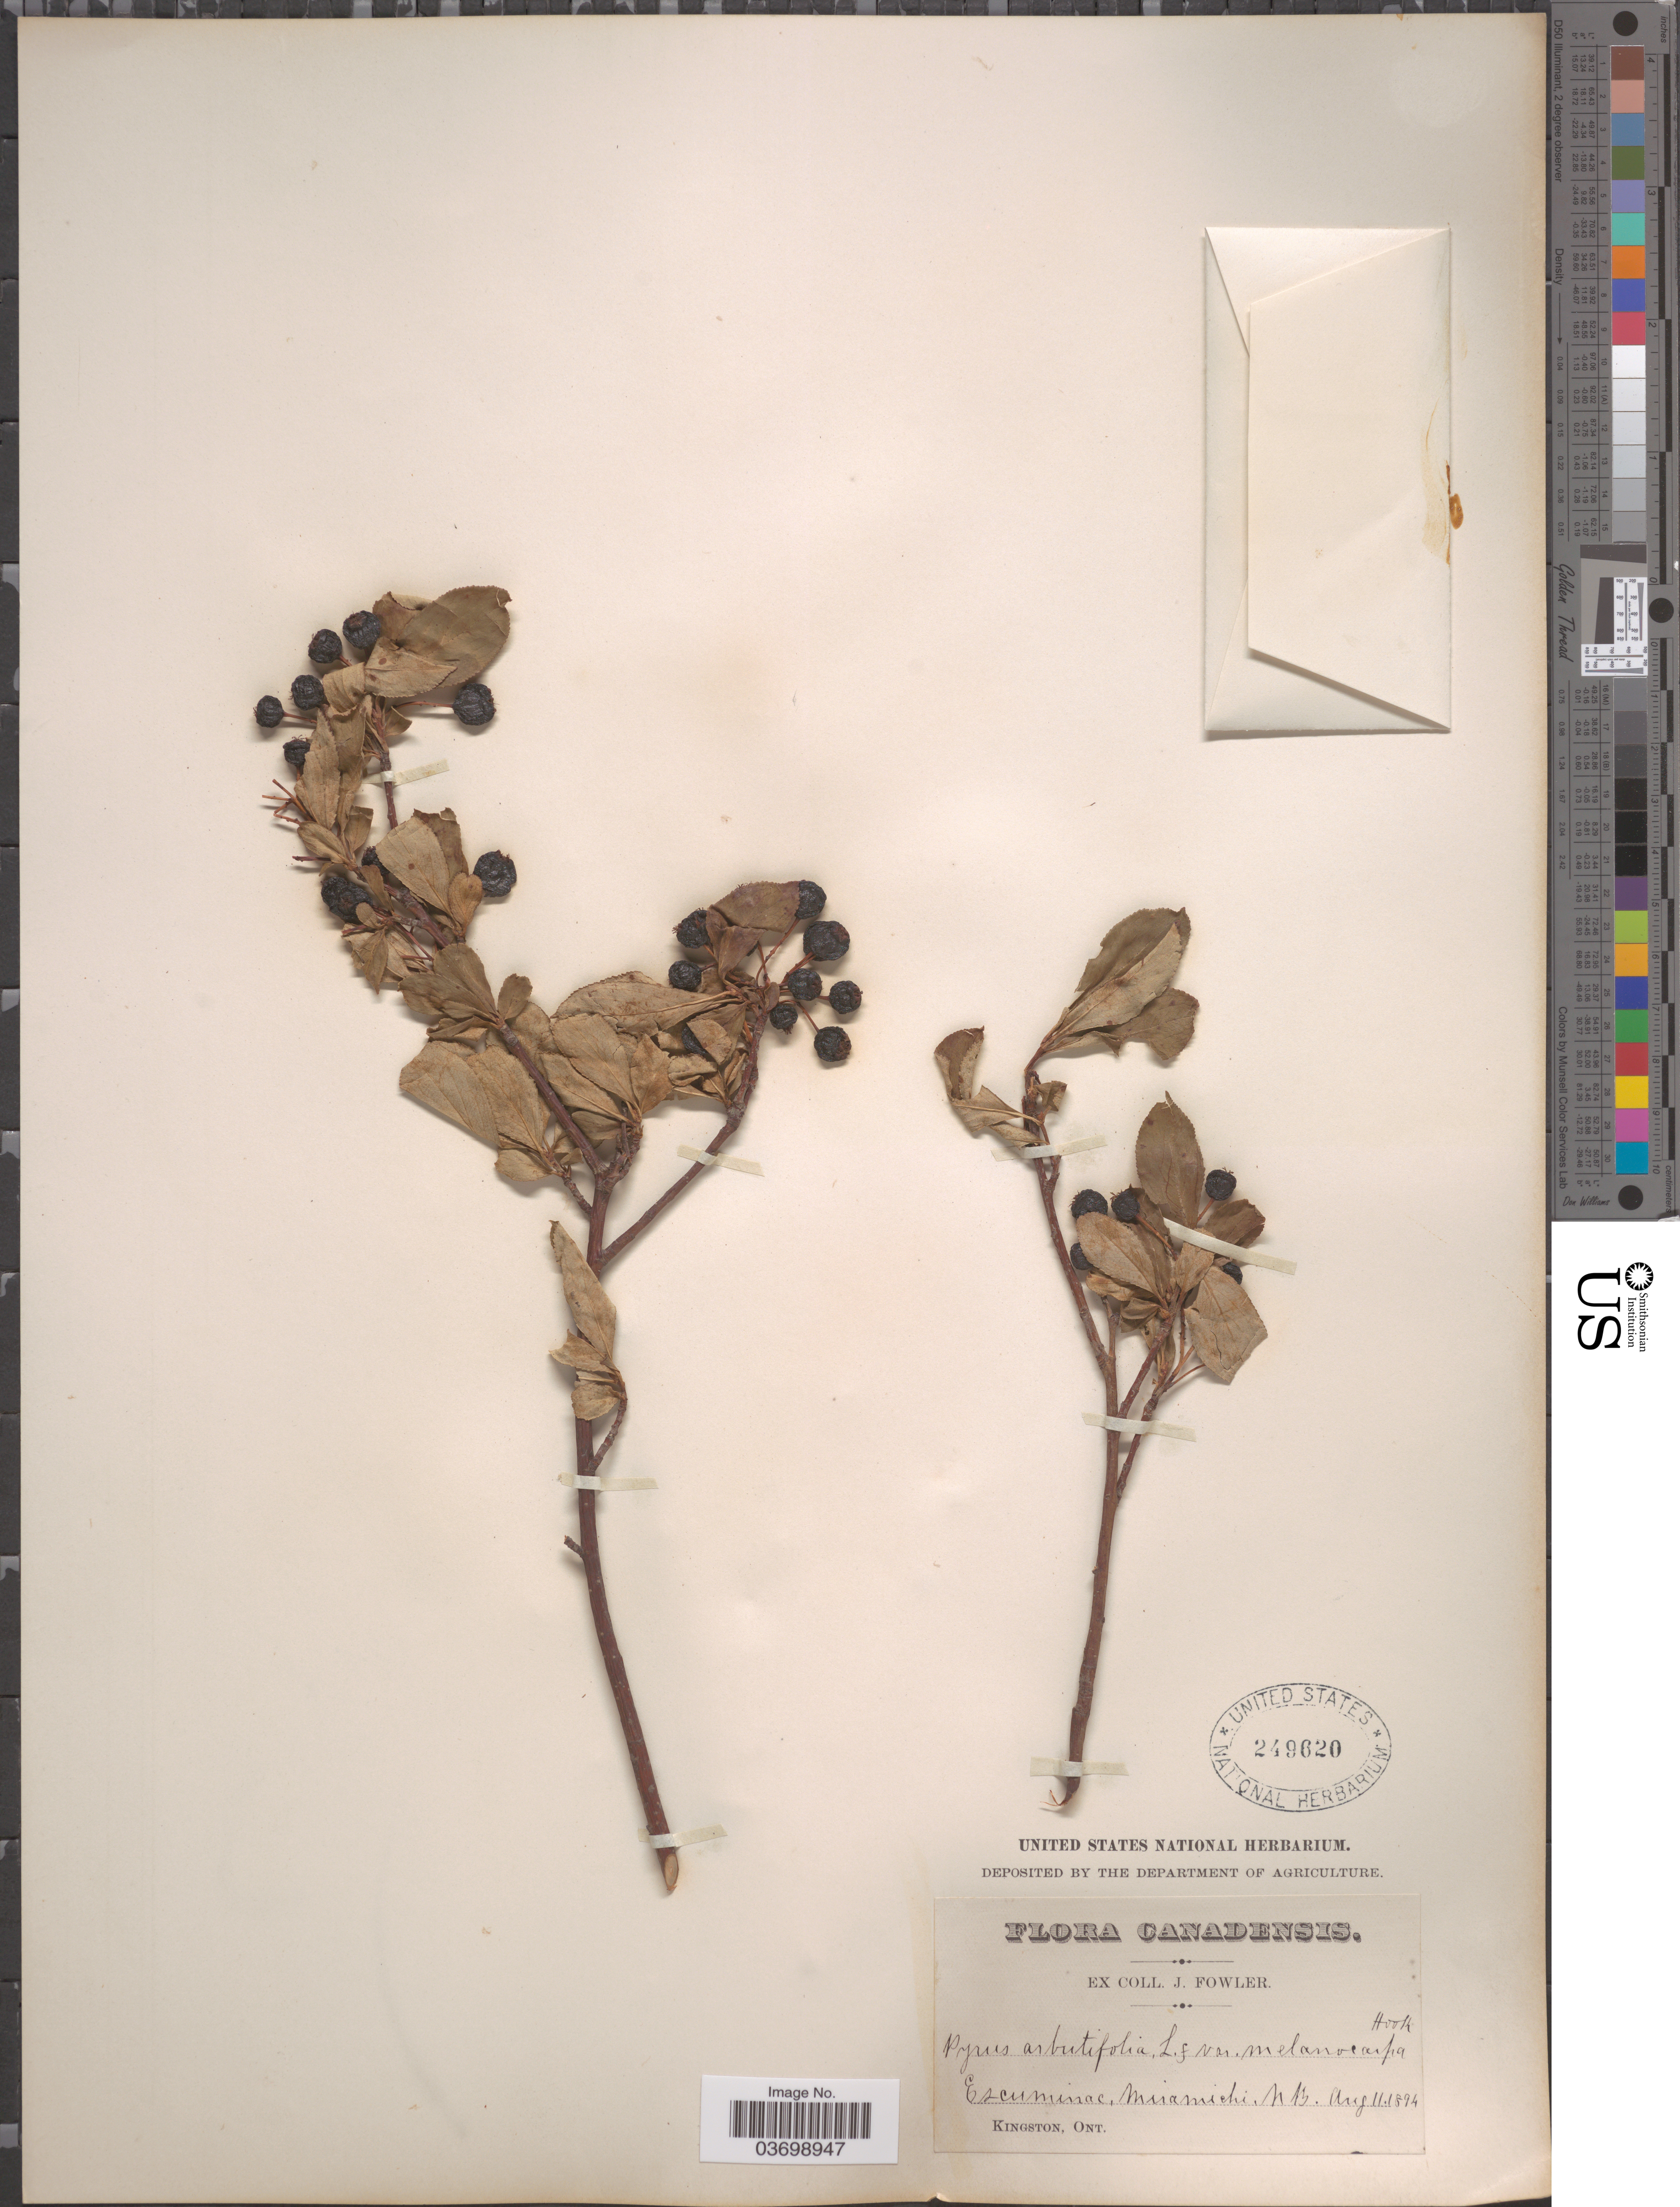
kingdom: Plantae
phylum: Tracheophyta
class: Magnoliopsida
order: Rosales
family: Rosaceae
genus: Aronia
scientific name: Aronia melanocarpa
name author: (Michx.) Elliott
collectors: J. Fowler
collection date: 1894-08-11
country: Canada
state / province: New Brunswick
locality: Escuminac, Miramichi.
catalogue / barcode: US 249620